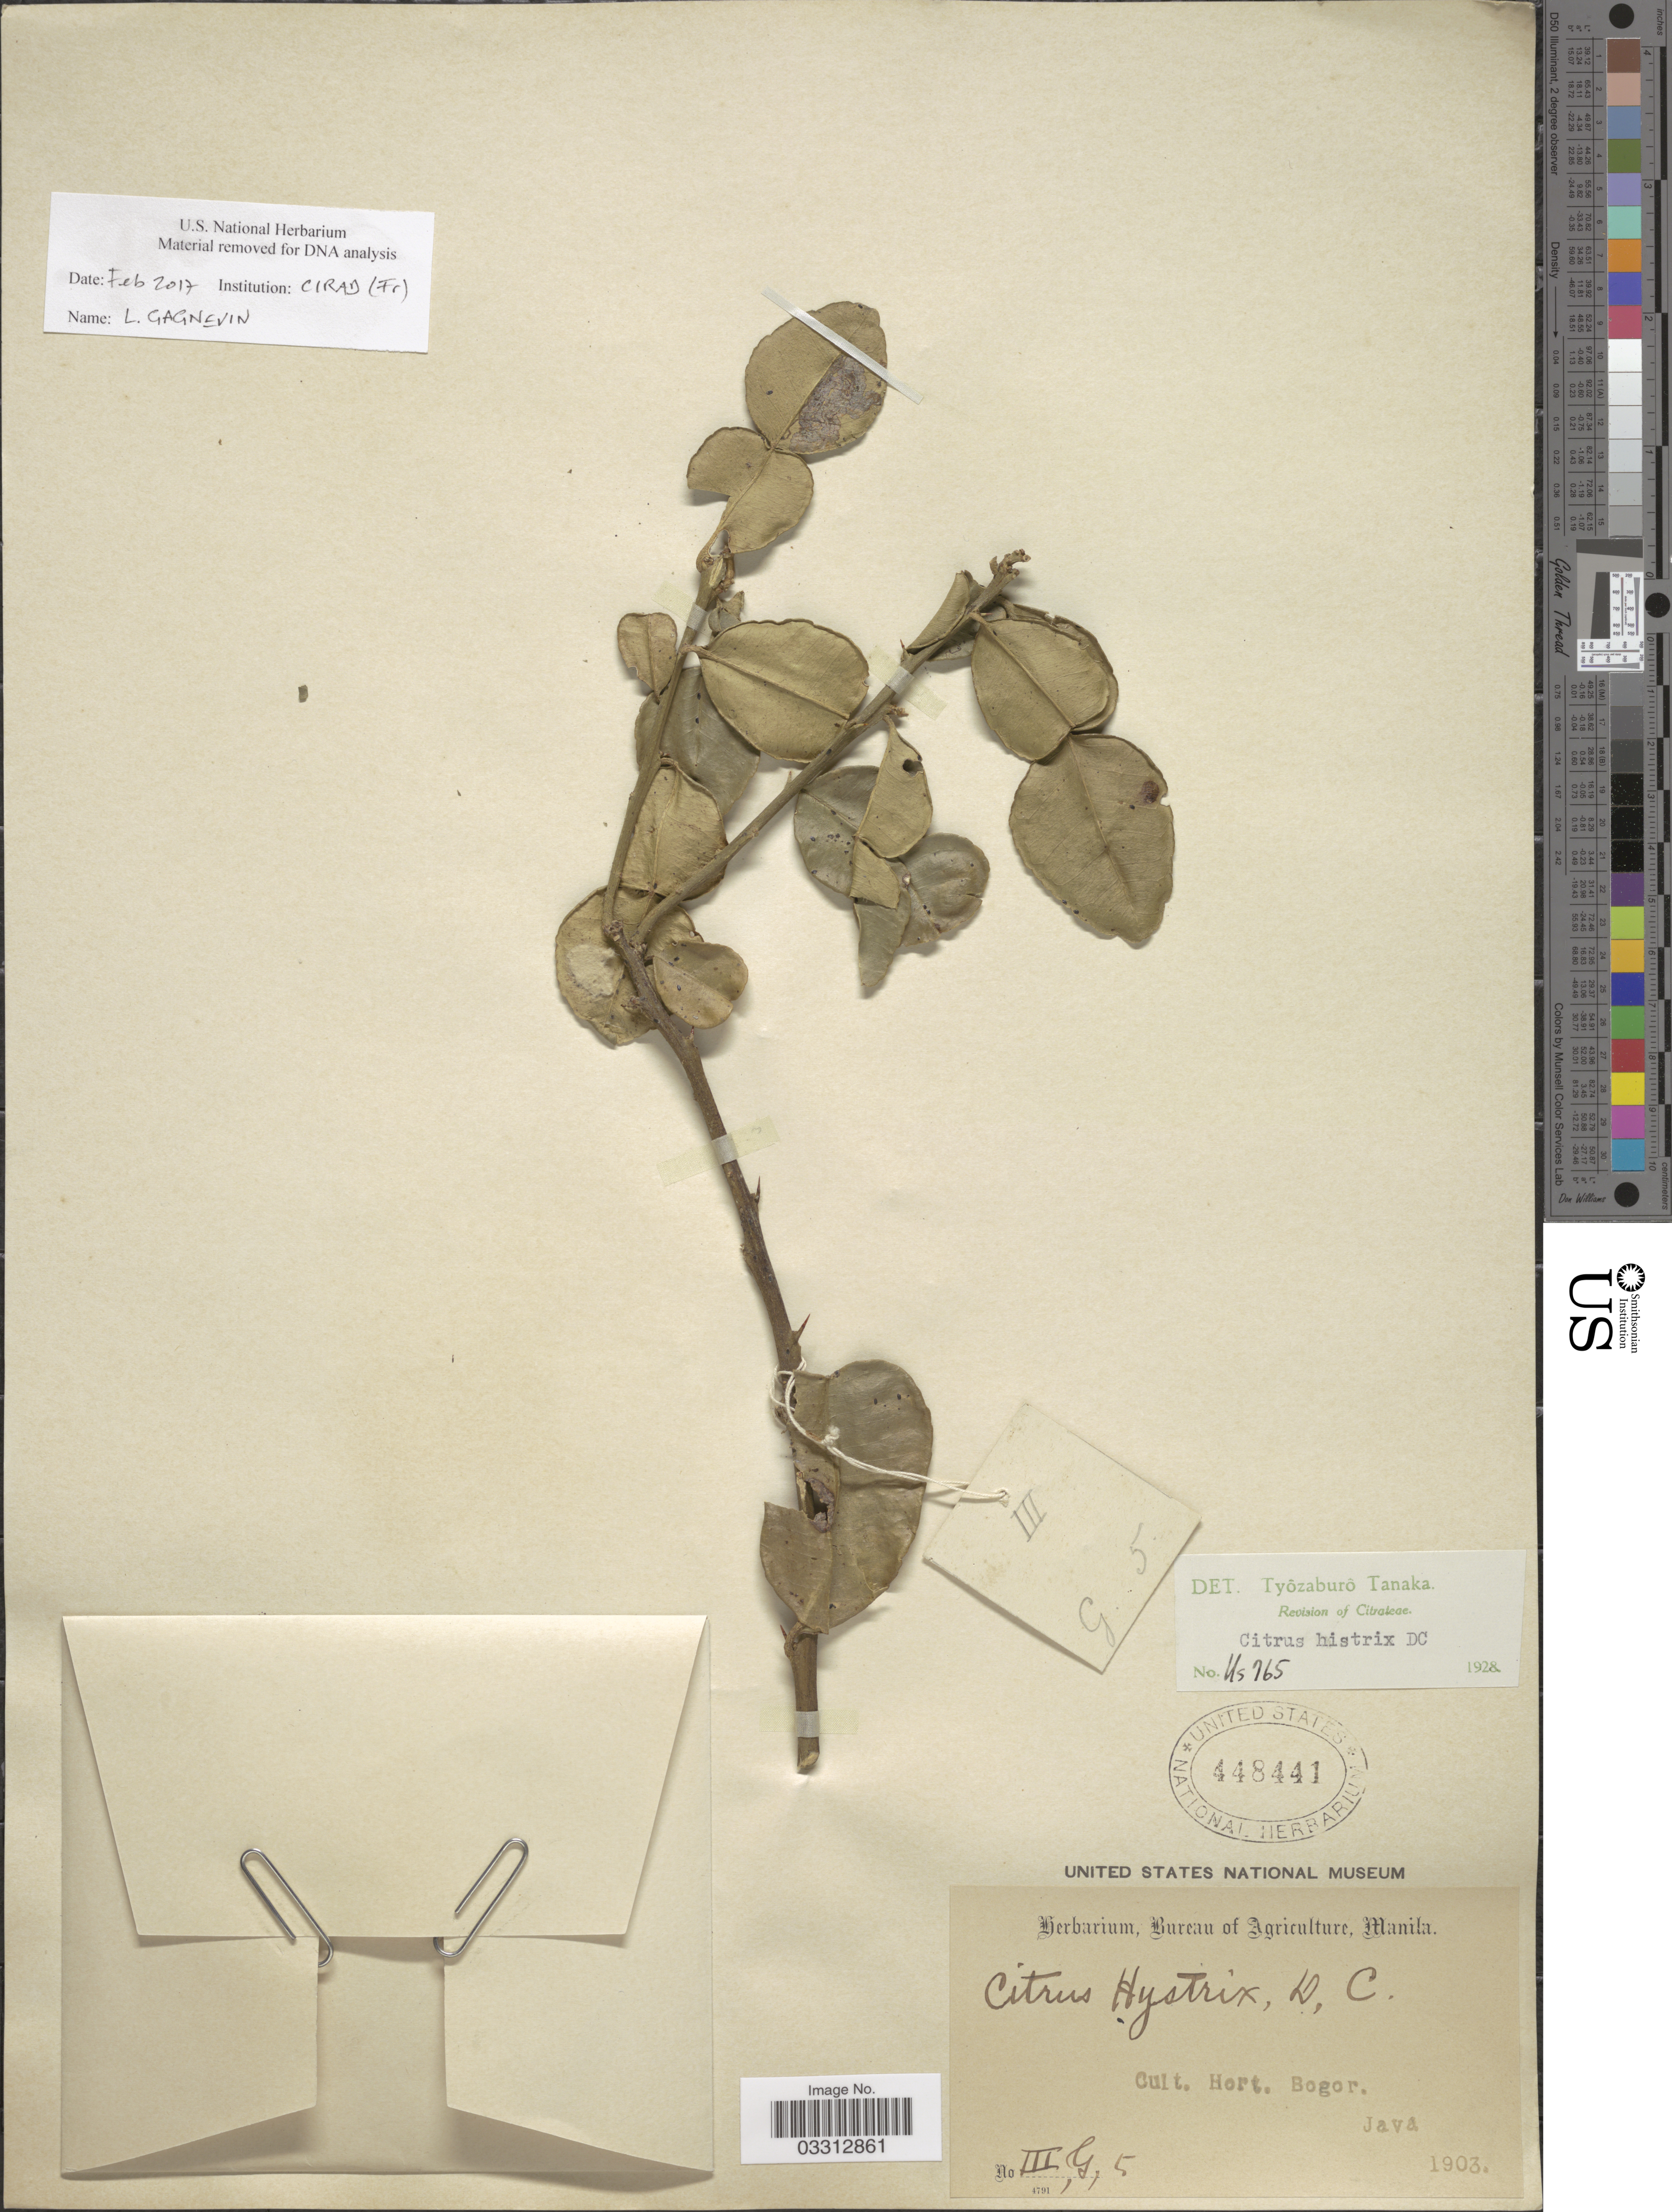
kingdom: Plantae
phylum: Tracheophyta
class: Magnoliopsida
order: Sapindales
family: Rutaceae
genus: Citrus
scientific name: Citrus hystrix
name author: DC.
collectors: Ex herb. Bureau of Agriculture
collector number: III,G,5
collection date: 1903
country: Indonesia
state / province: Java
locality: Cult. Hort. Bogor. Java.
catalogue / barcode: US 448441